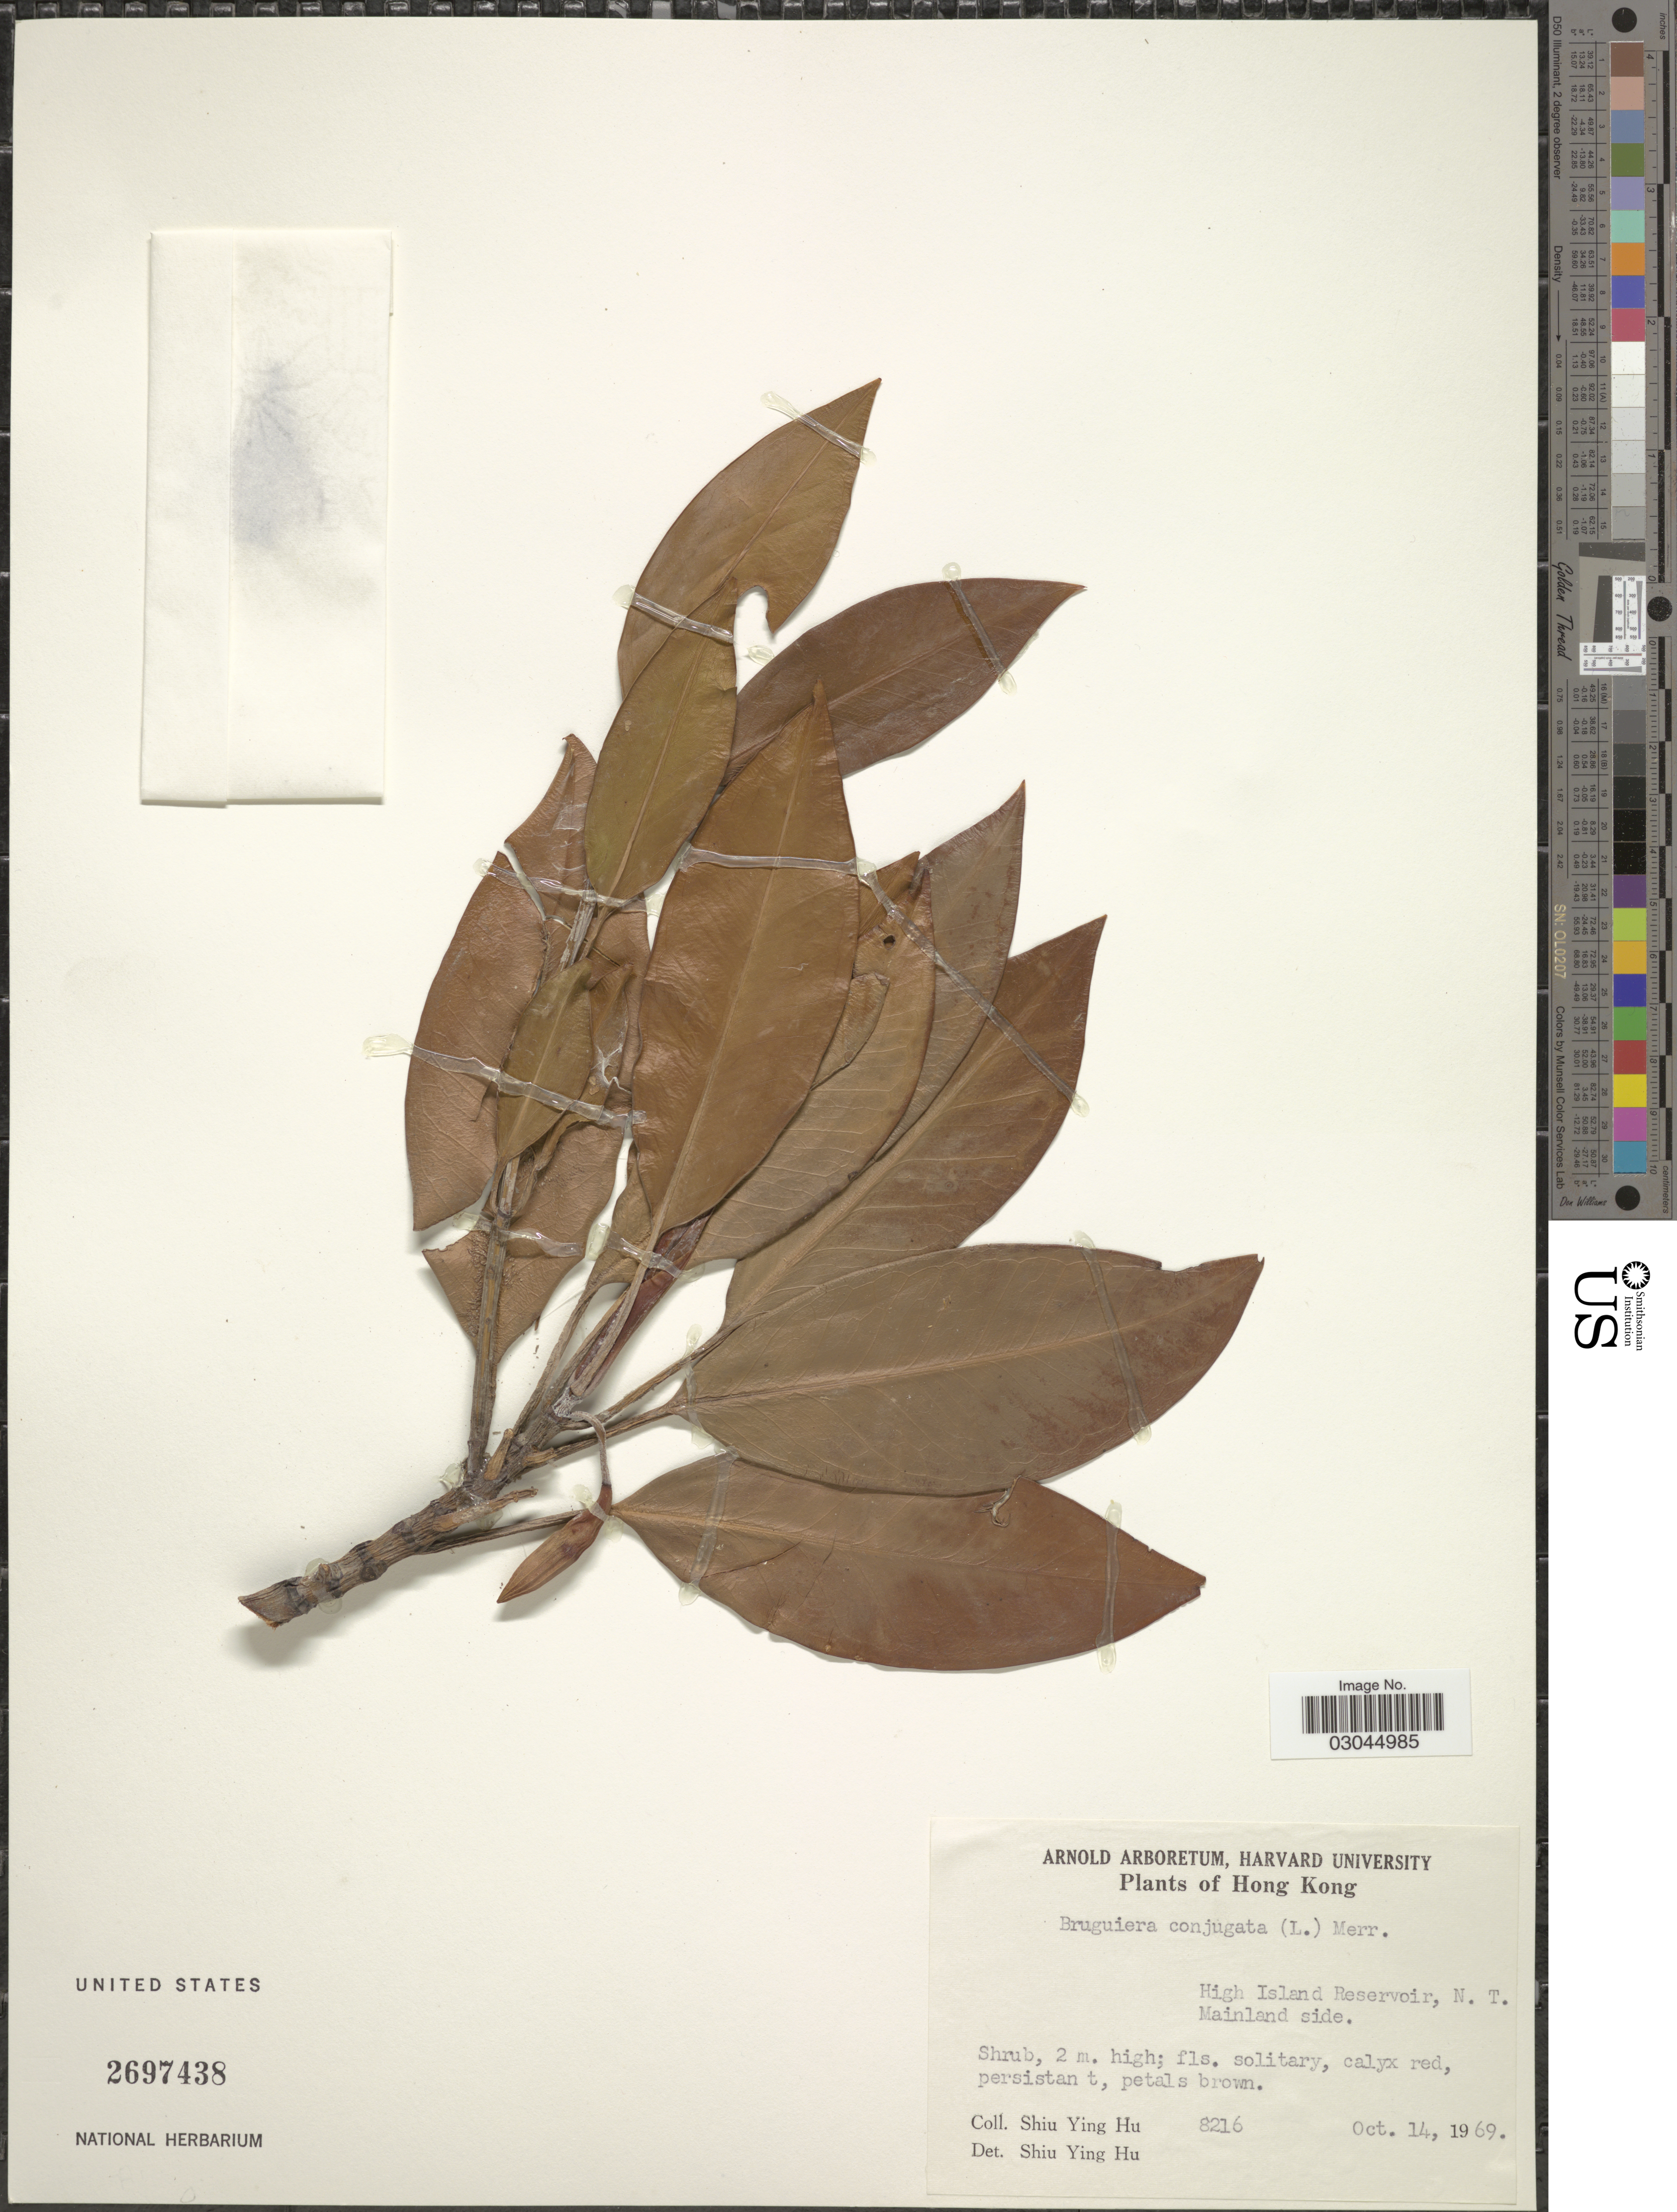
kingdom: Plantae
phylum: Tracheophyta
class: Magnoliopsida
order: Malpighiales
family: Rhizophoraceae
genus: Bruguiera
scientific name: Bruguiera gymnorhiza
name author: (L.) Savigny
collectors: S. Y. Hu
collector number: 8216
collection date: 1969-10-14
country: China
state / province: Hong Kong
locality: High Island Reservoir, N.T. Mainland side.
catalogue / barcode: US 2697438